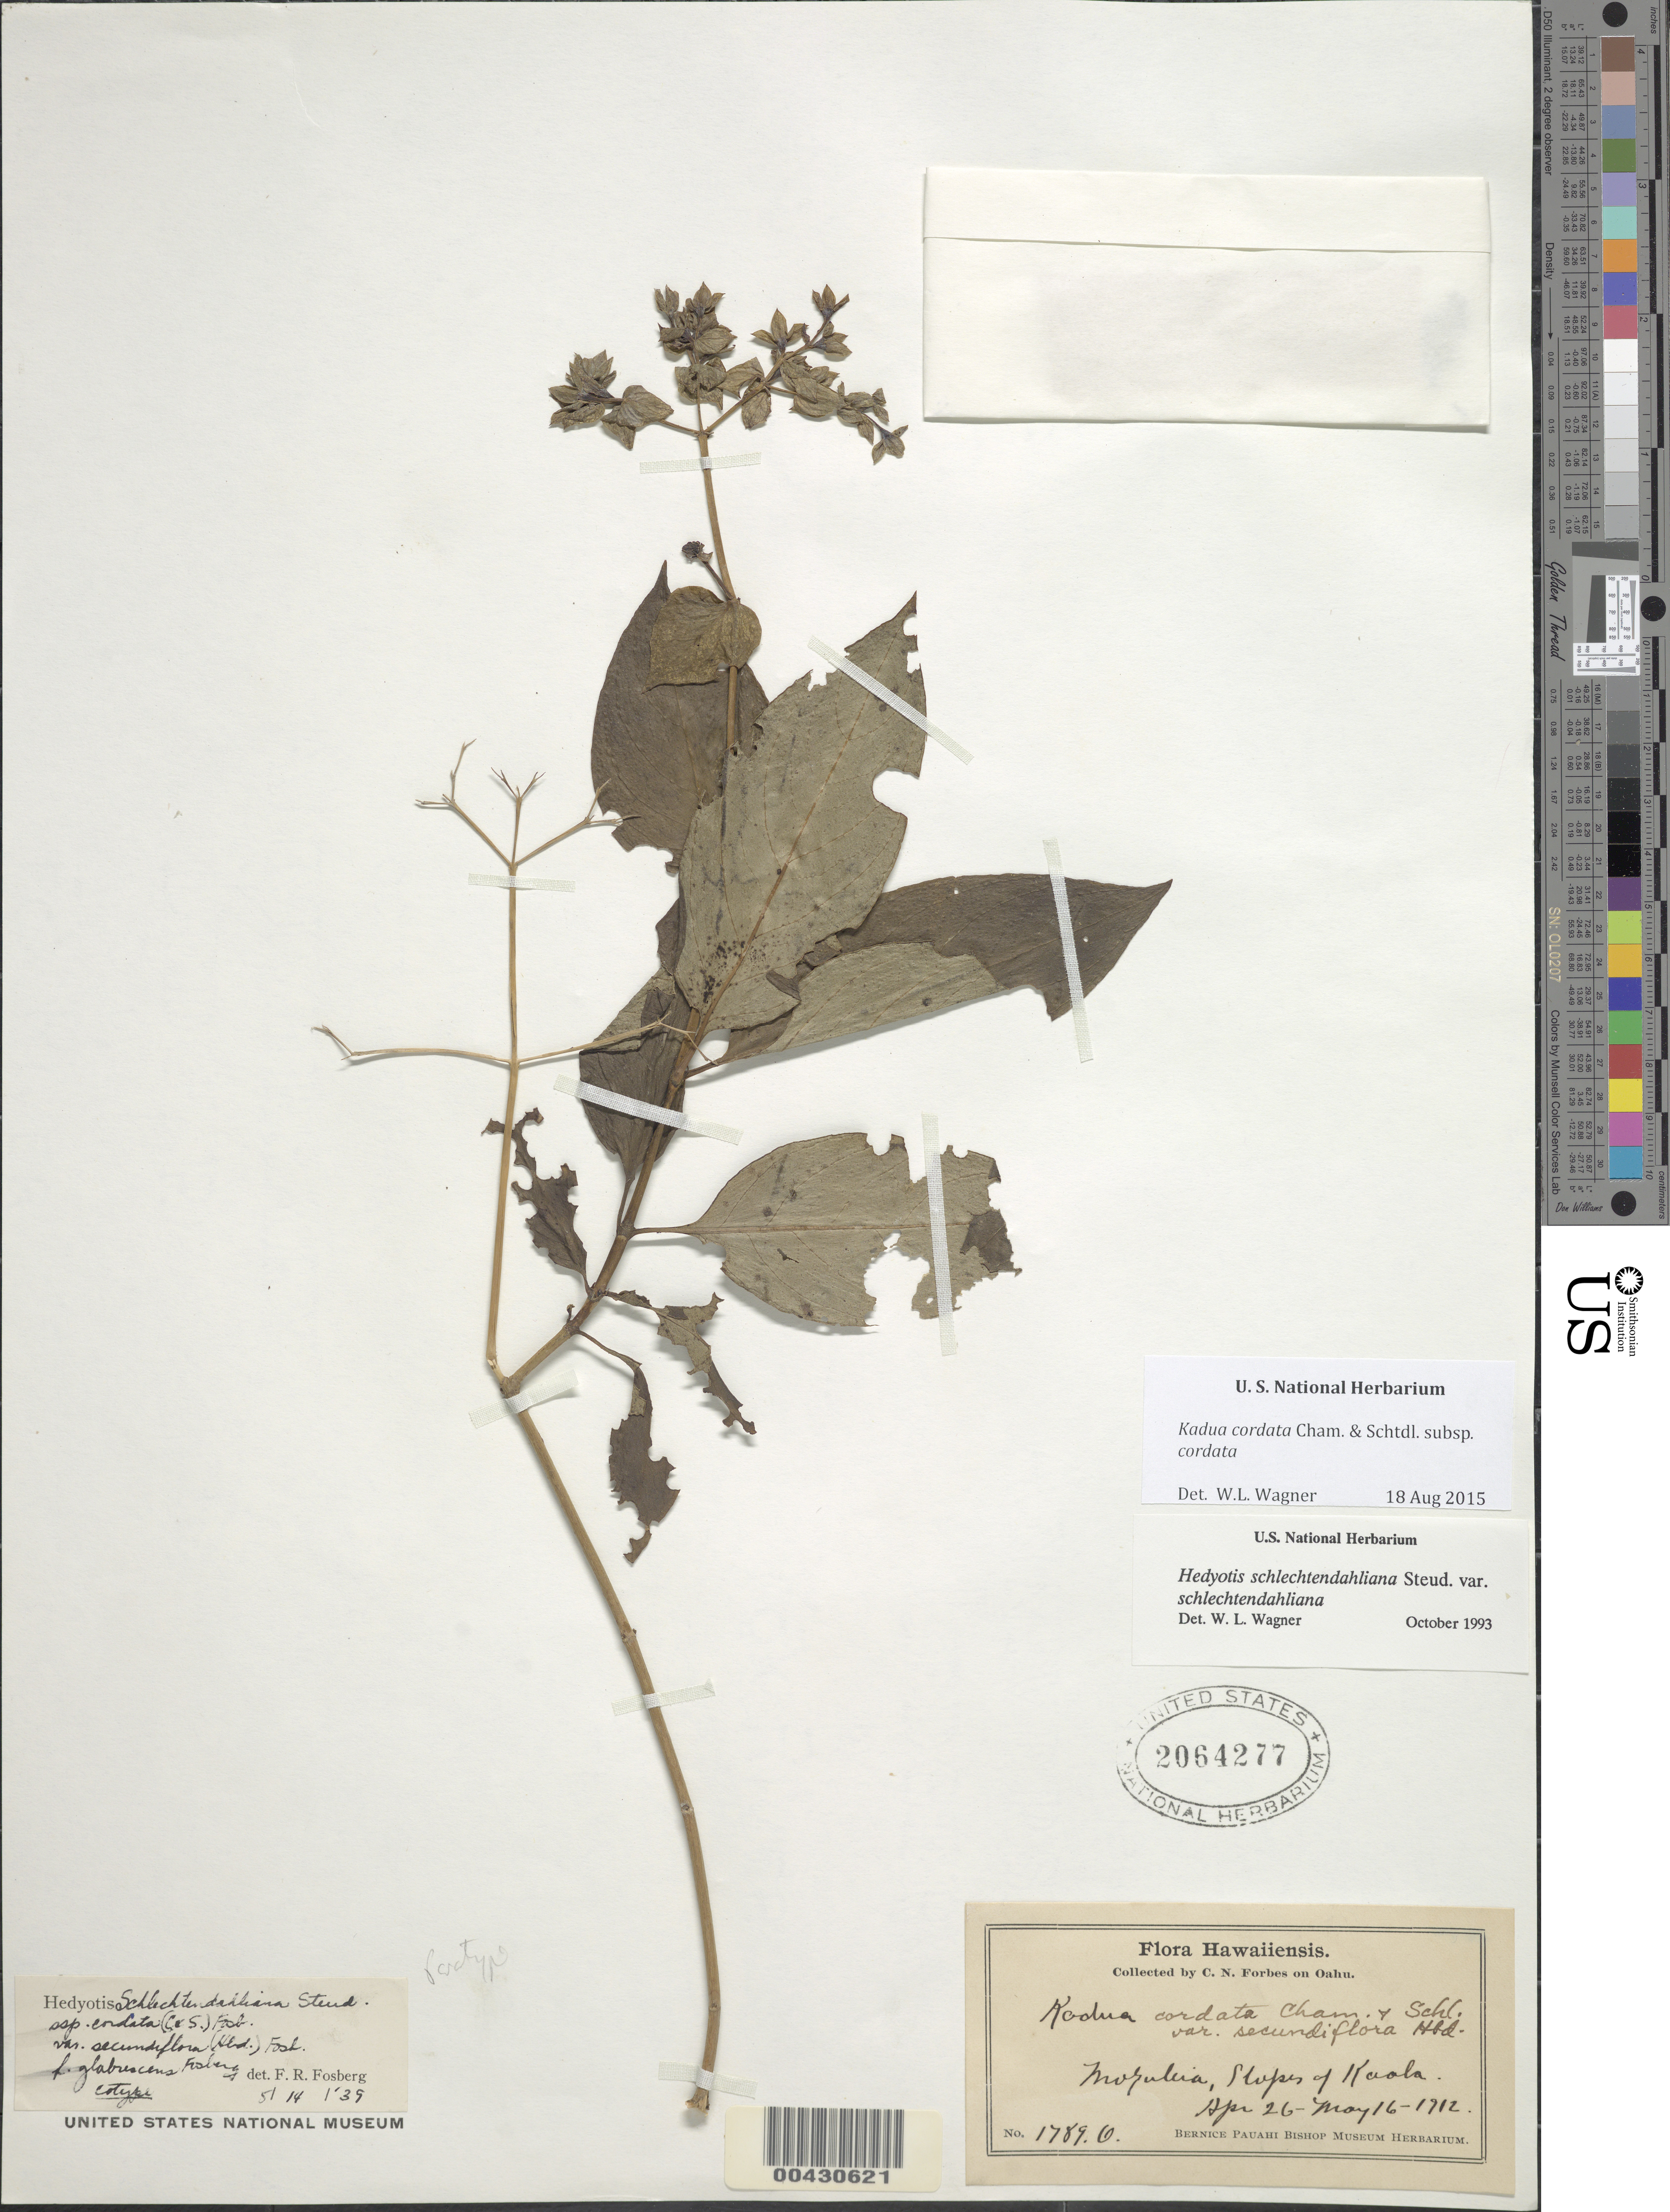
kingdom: Plantae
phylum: Tracheophyta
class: Magnoliopsida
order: Gentianales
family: Rubiaceae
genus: Kadua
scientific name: Kadua cordata subsp. cordata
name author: Cham. & Schltdl.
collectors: C. N. Forbes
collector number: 1789.O.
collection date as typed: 26 Apr 1912 to 16 May 1912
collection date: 1912-04-26/1912-05-16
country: United States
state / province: Hawaii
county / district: Honolulu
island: Oahu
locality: Mokuleia, slopes of Kaala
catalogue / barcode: US 2064277